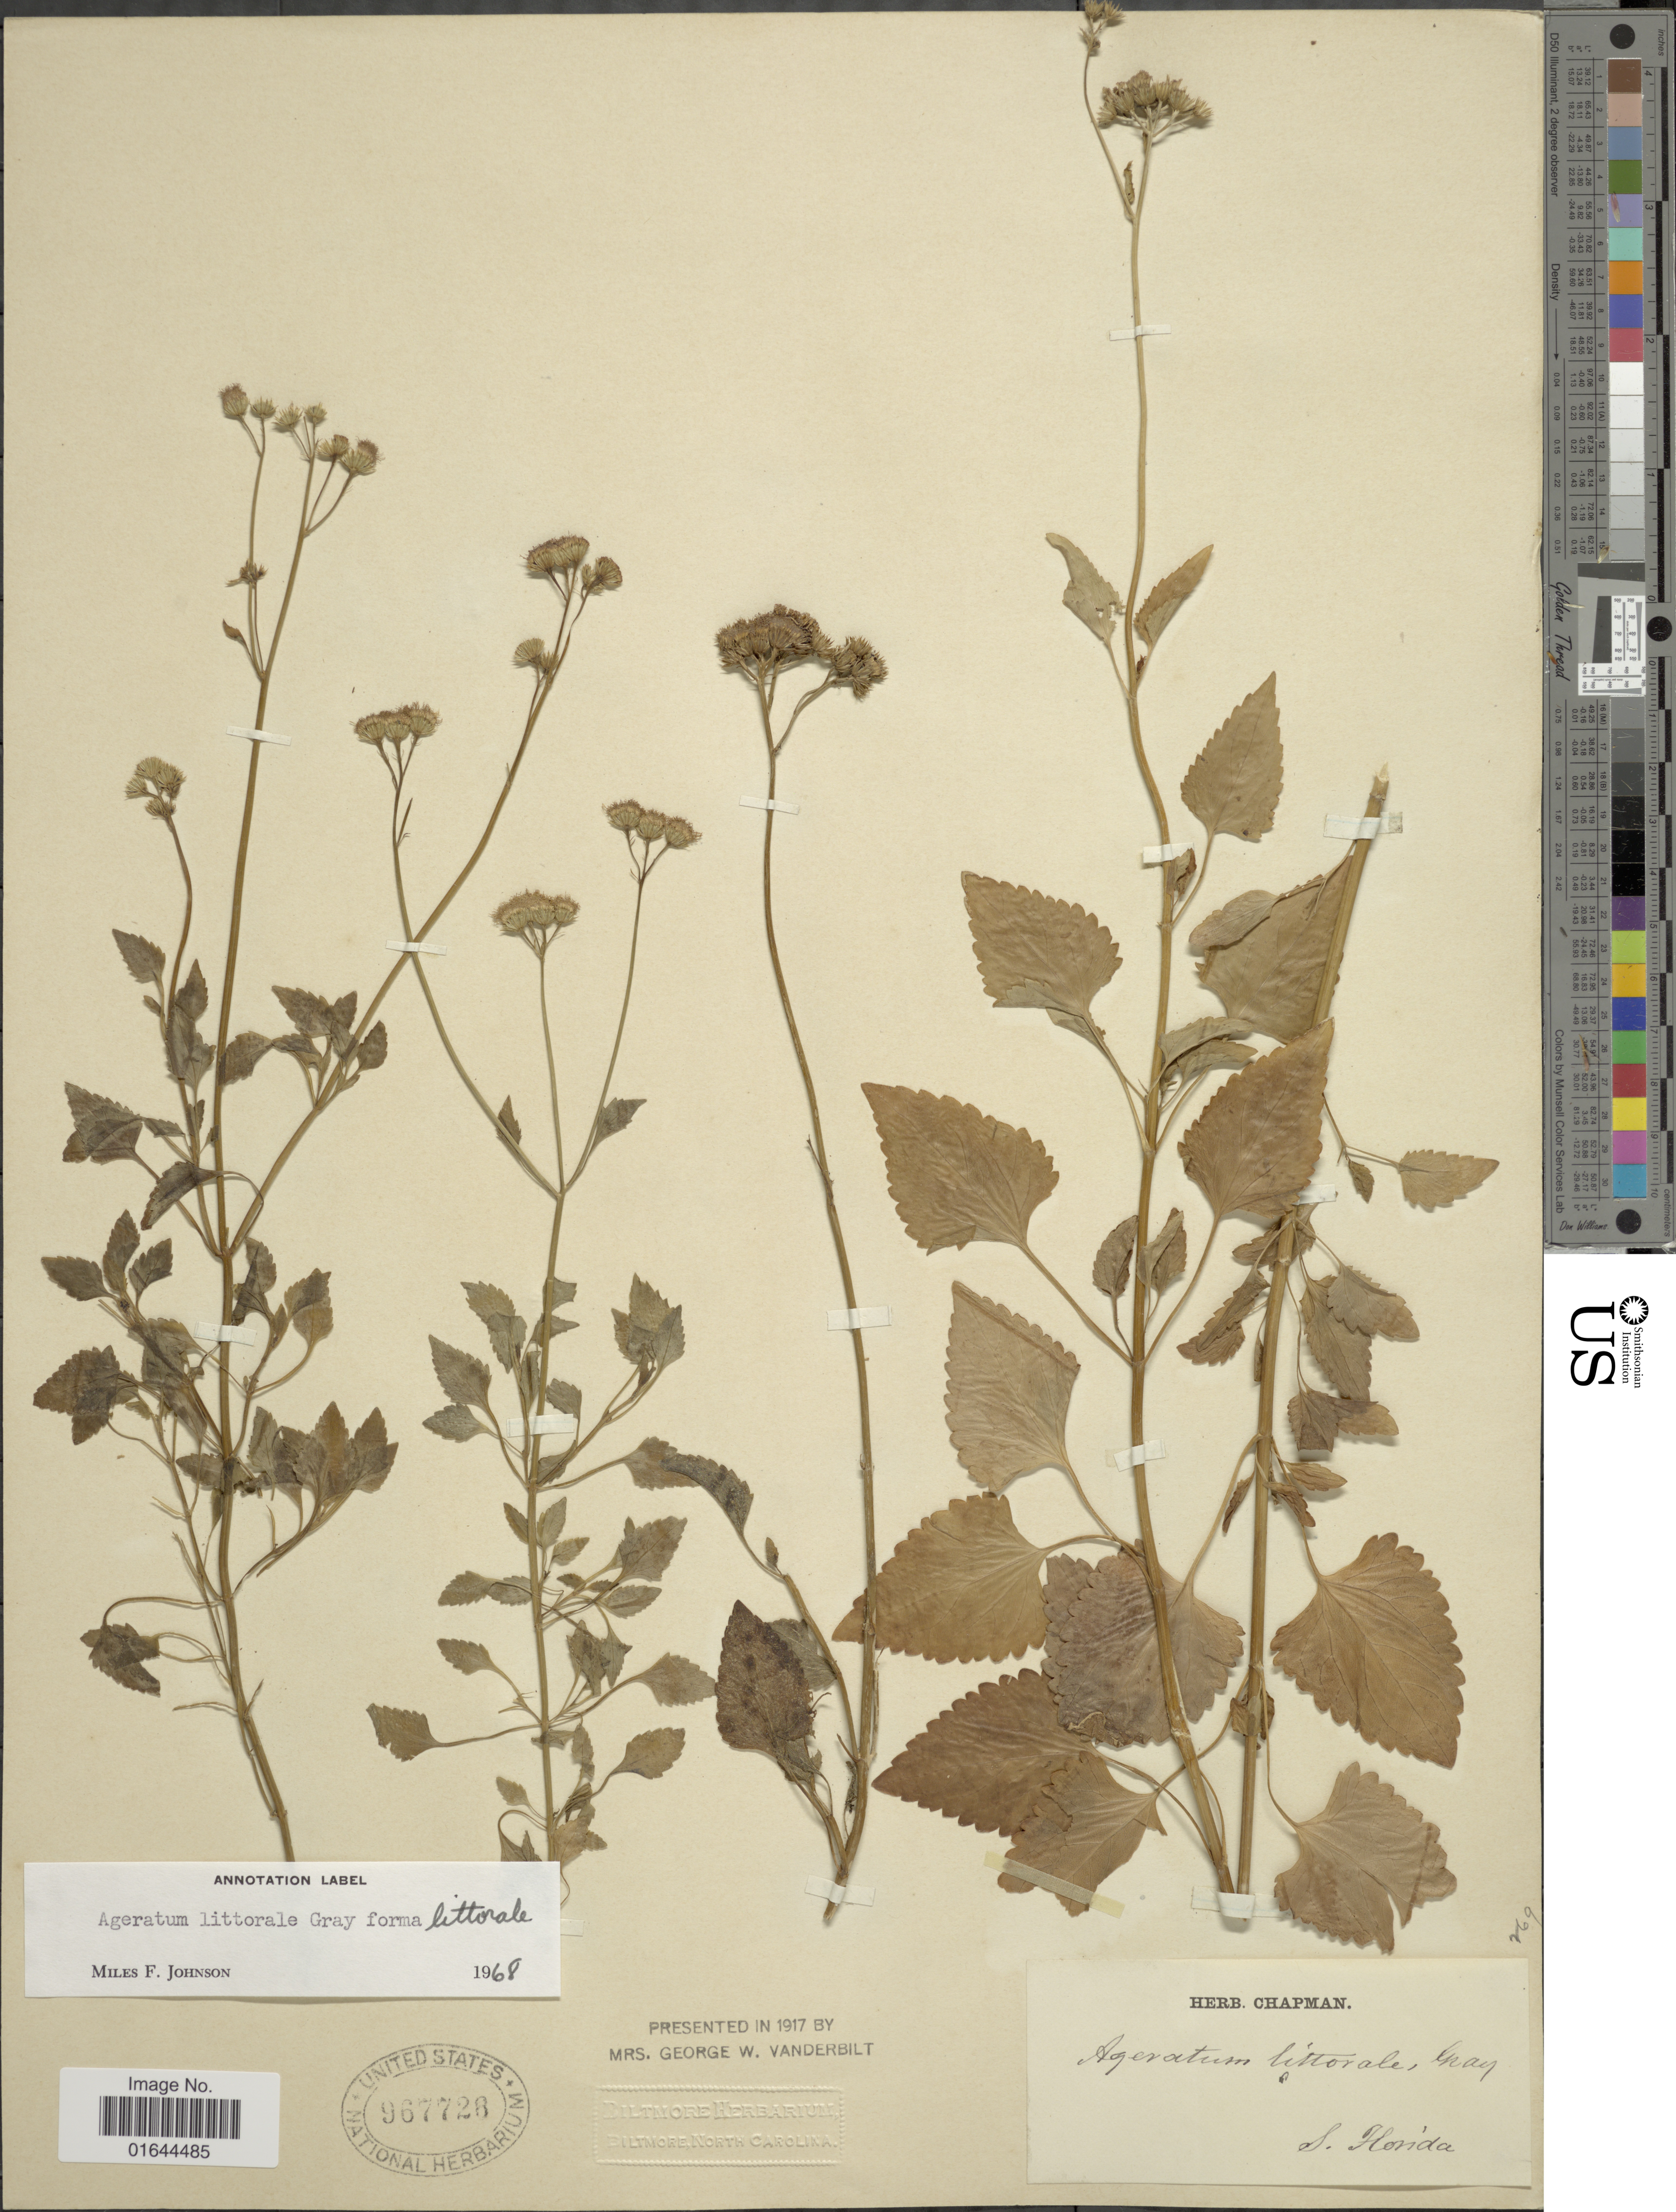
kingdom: Plantae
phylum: Tracheophyta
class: Magnoliopsida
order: Asterales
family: Asteraceae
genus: Ageratum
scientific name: Ageratum littorale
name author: A. Gray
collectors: ex herb. Chapman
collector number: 269?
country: United States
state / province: Florida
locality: S. Florida.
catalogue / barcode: US 967726